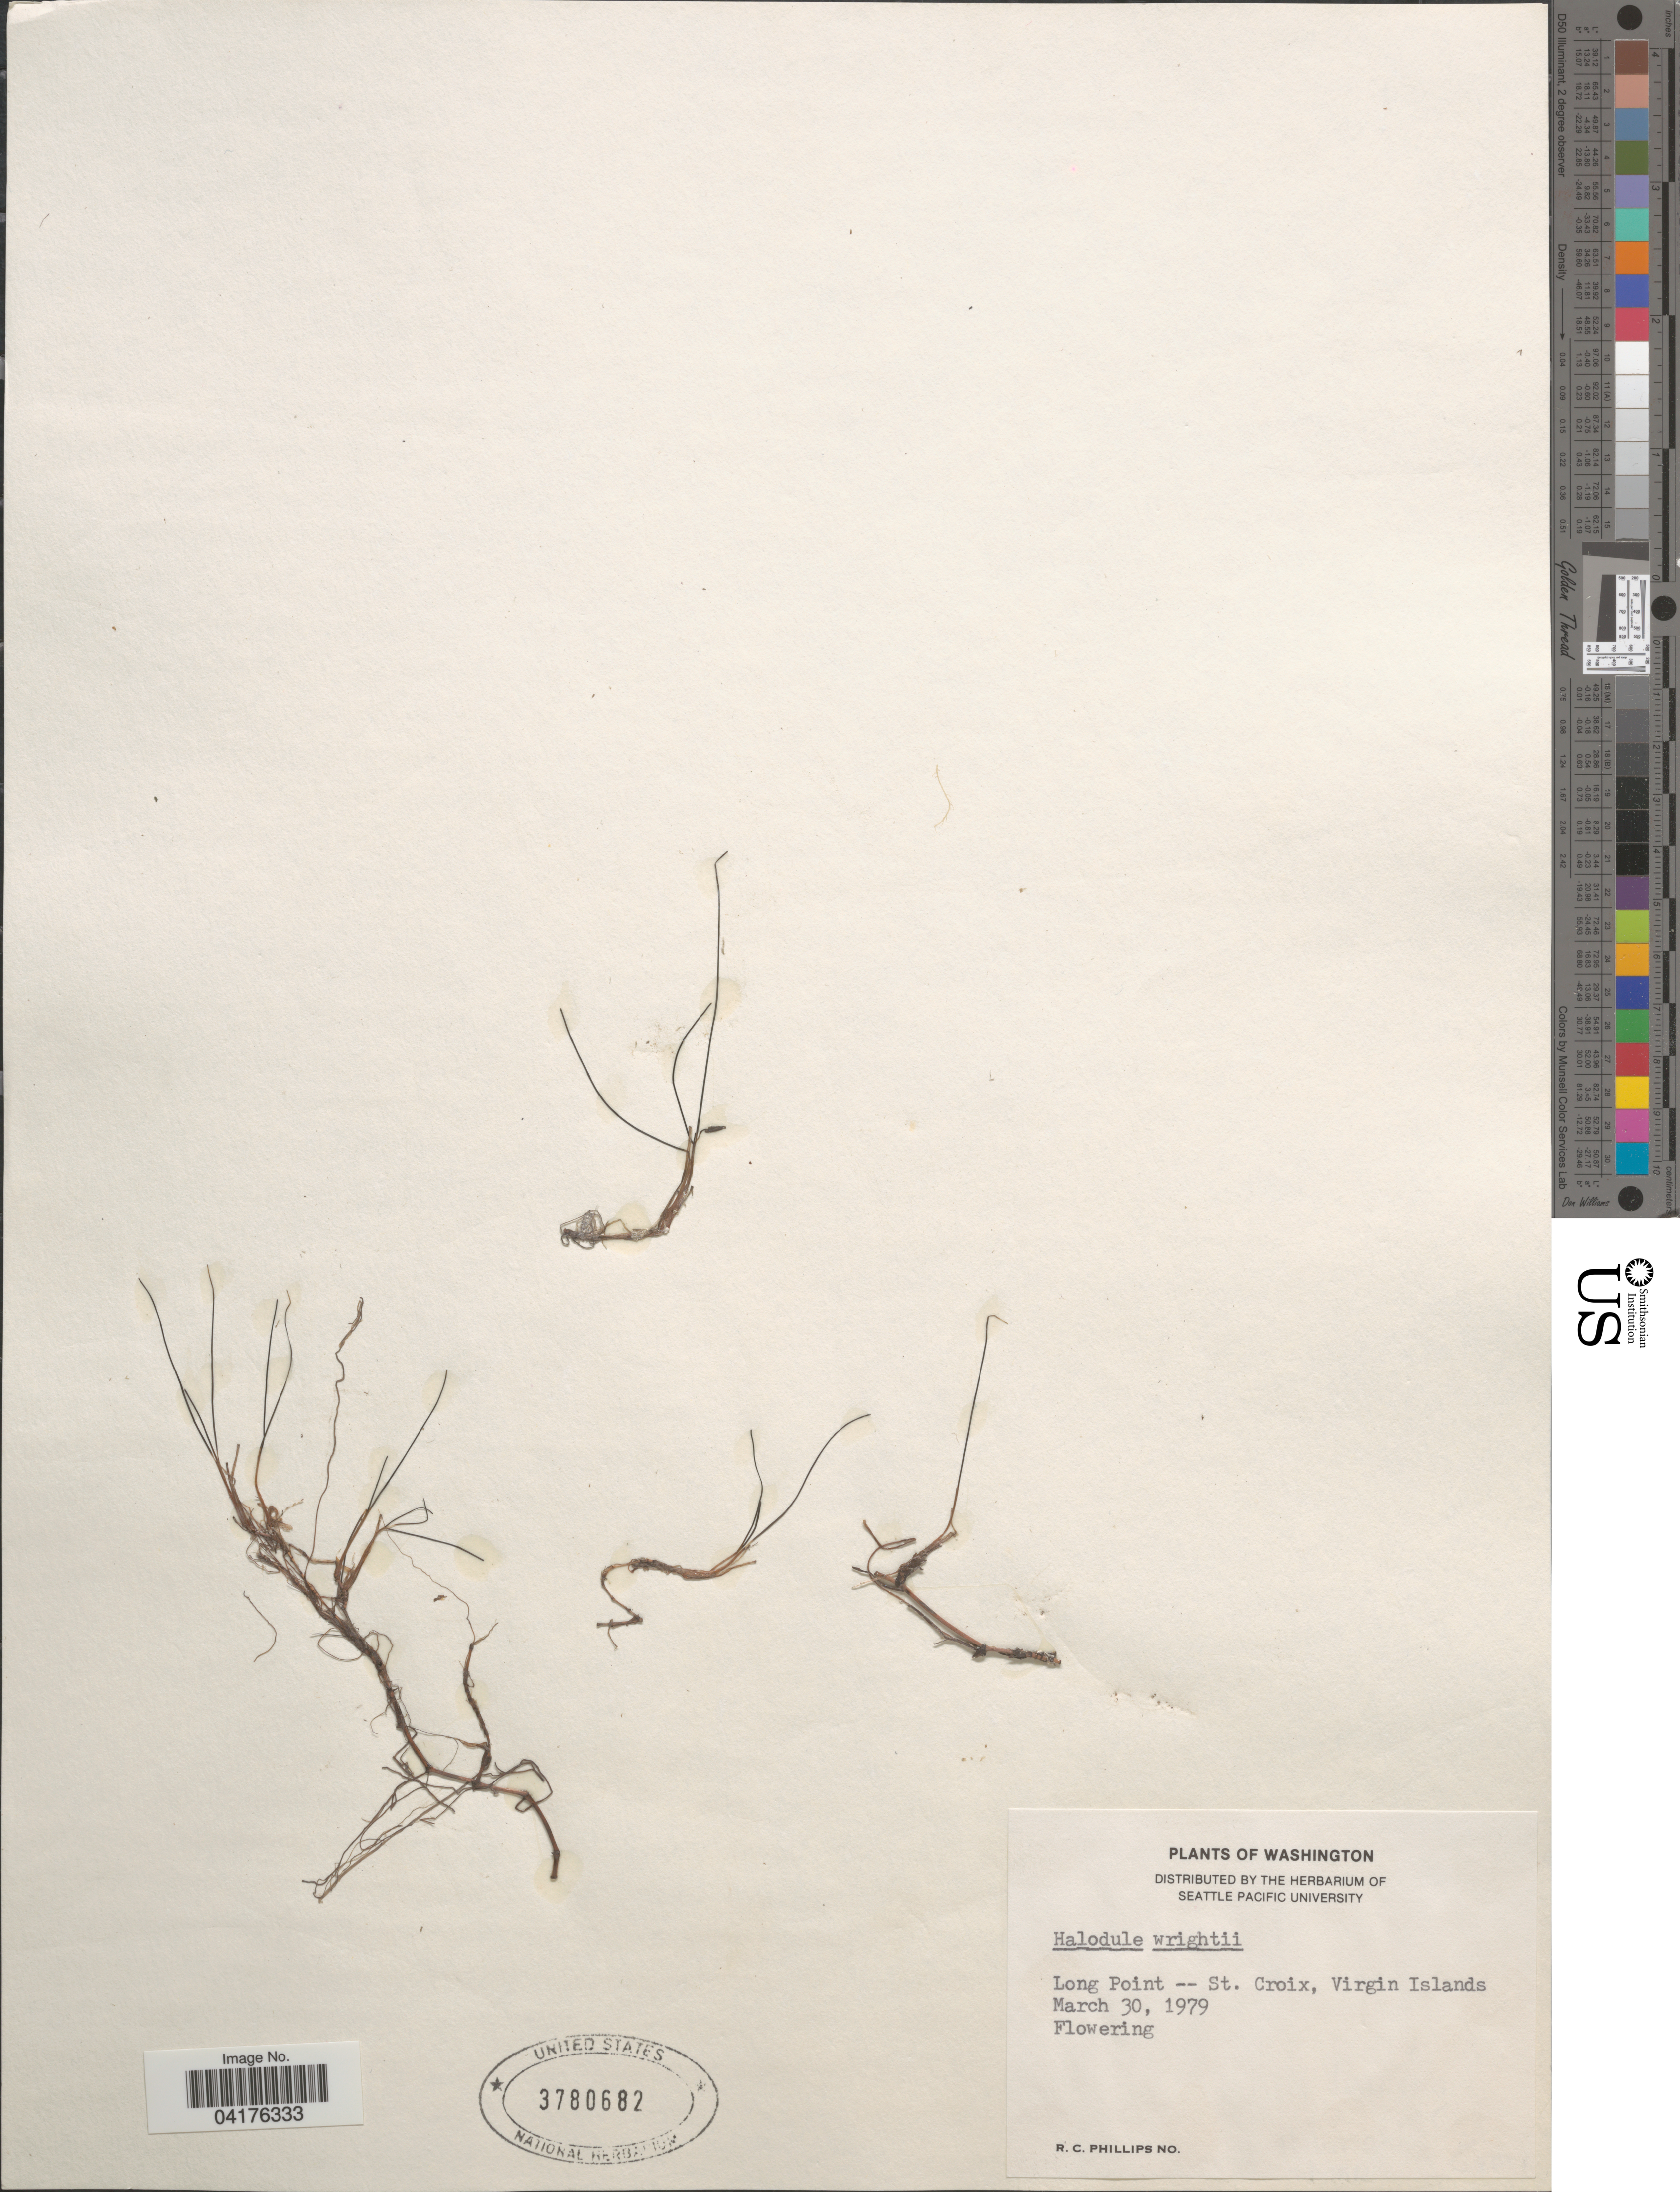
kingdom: Plantae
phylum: Tracheophyta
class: Liliopsida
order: Alismatales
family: Cymodoceaceae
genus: Halodule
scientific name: Halodule wrightii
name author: Asch.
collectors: R. C. Phillips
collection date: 1979-03-30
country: U.S. Virgin Islands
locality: Long Point -- St. Croix, Virgin Islands.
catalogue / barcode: US 3780682